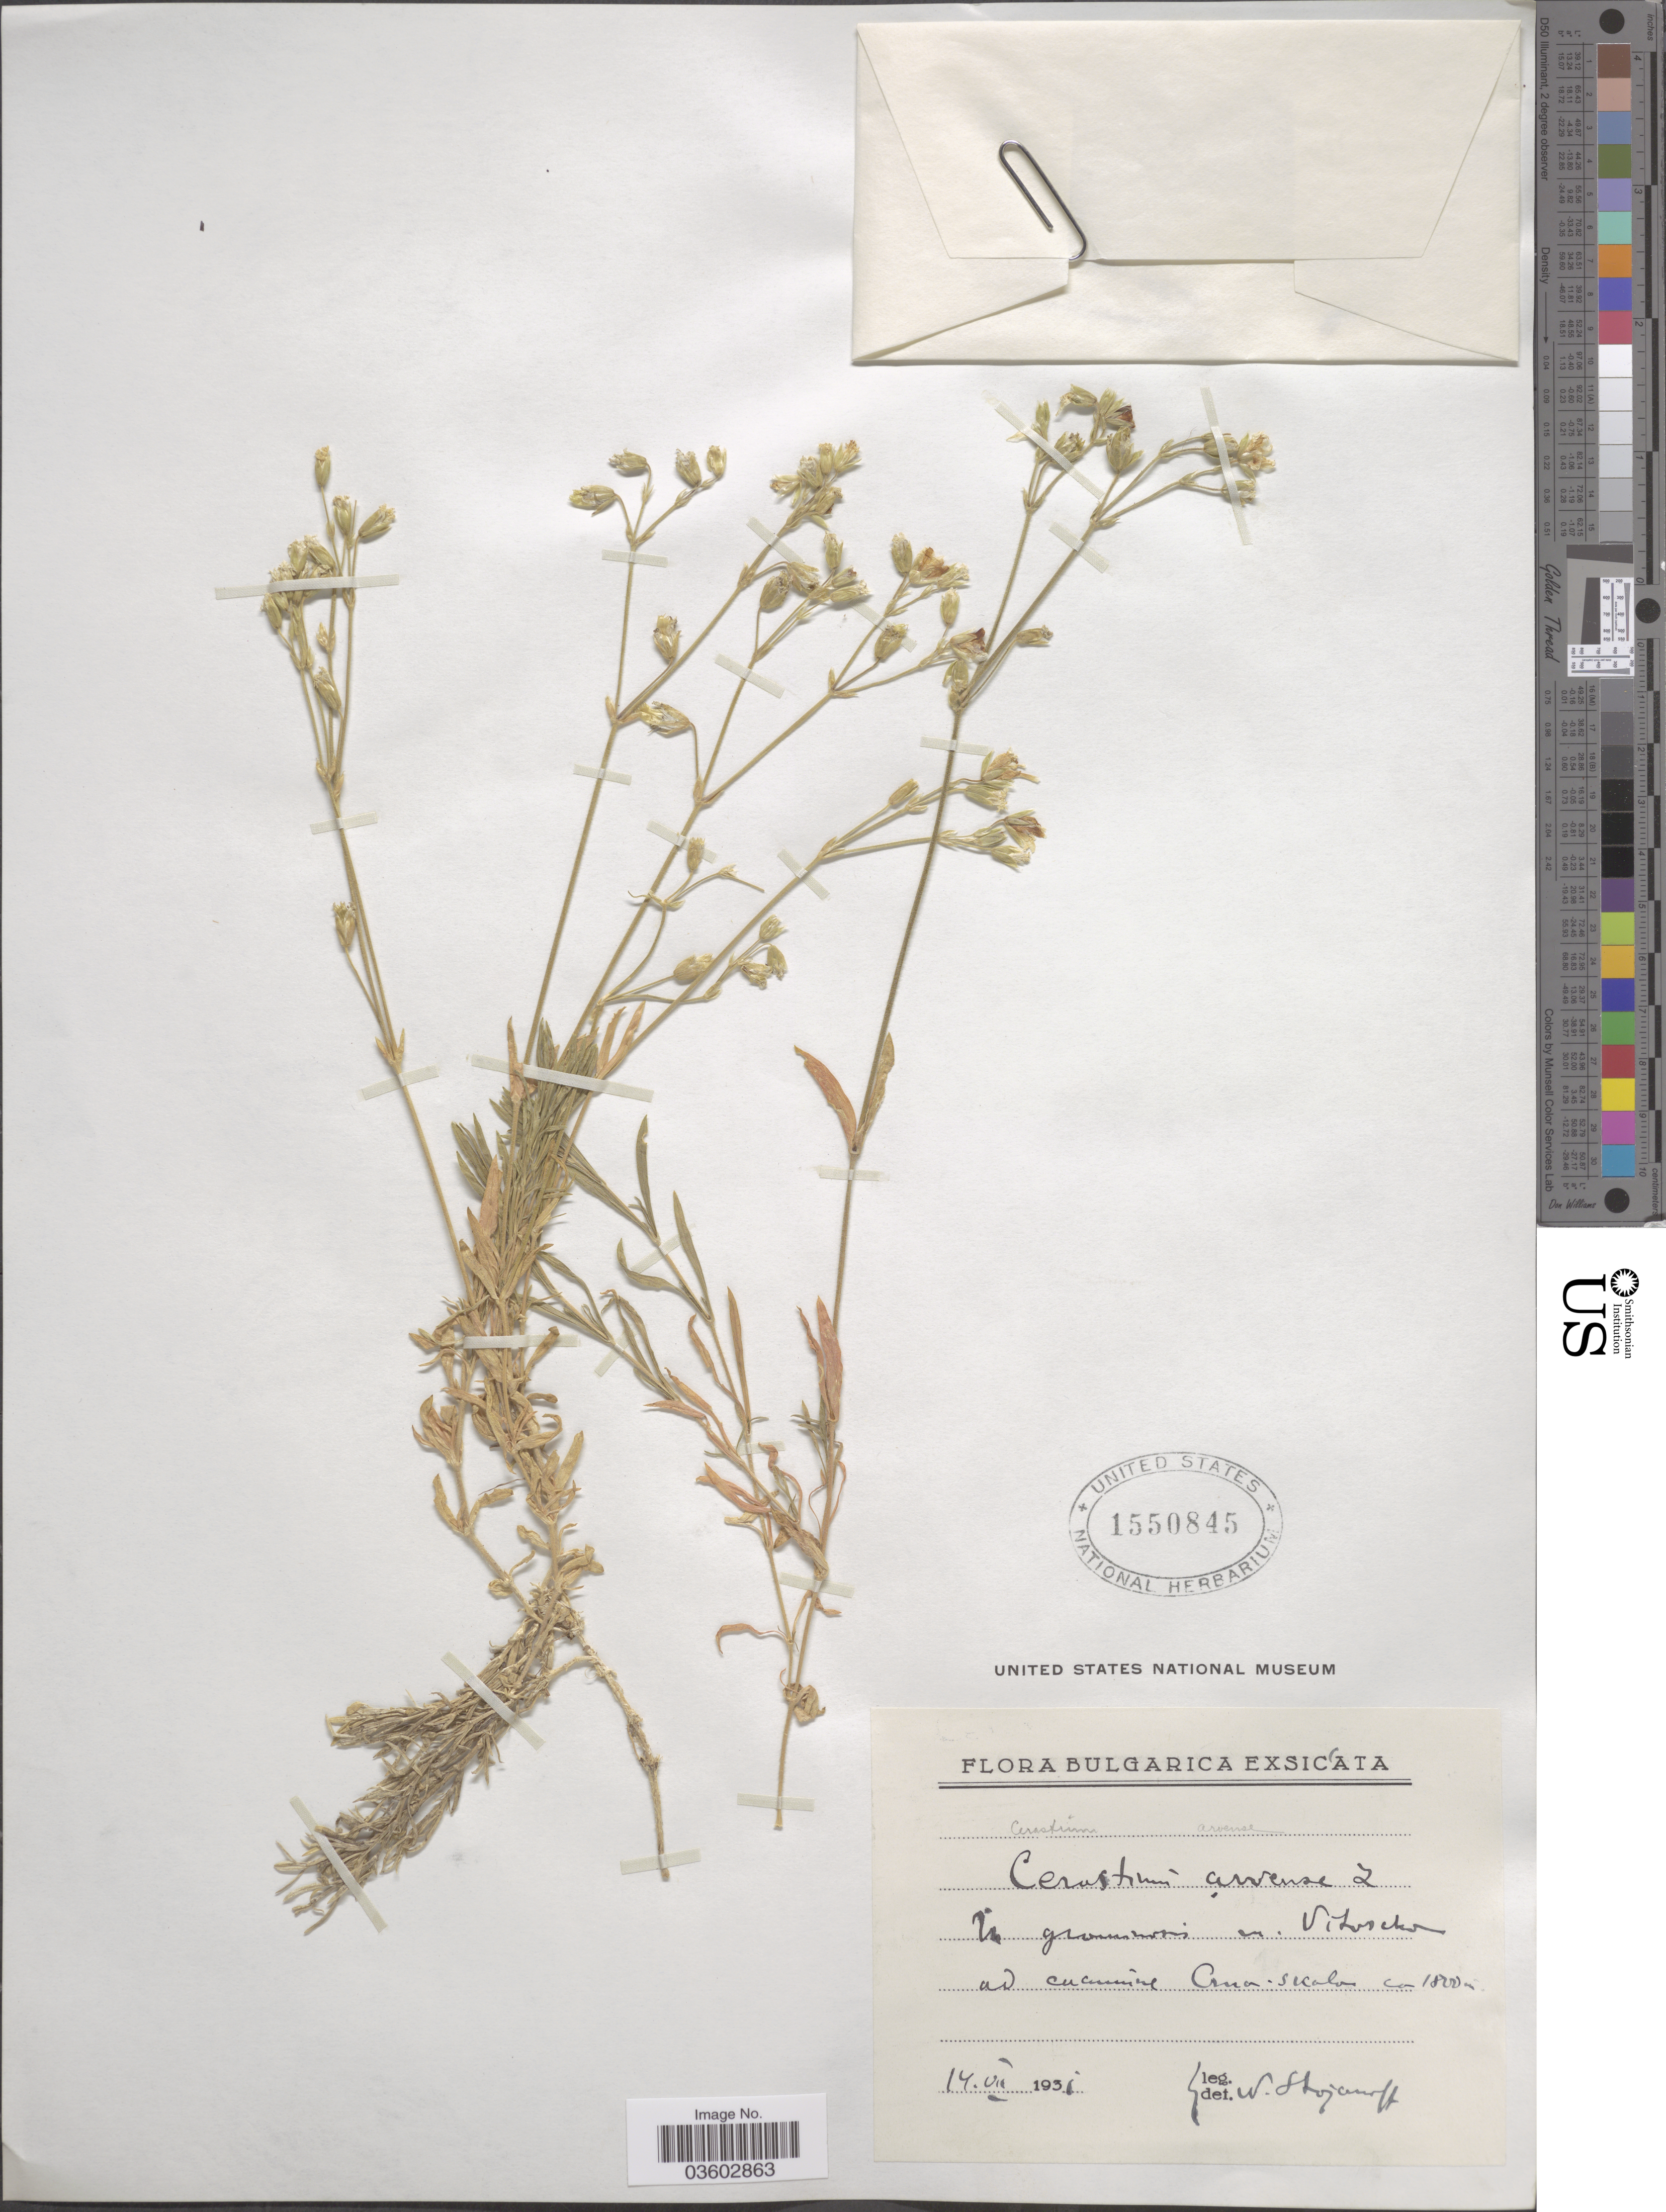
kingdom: Plantae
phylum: Tracheophyta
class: Magnoliopsida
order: Caryophyllales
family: Caryophyllaceae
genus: Cerastium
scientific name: Cerastium arvense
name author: L.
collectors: N. Stojanoff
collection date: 1931-07-14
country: Bulgaria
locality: In grominosos in. Vitoscko at cucuime Arne-Skalo. [interpreted]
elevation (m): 1800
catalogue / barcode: US 1550845